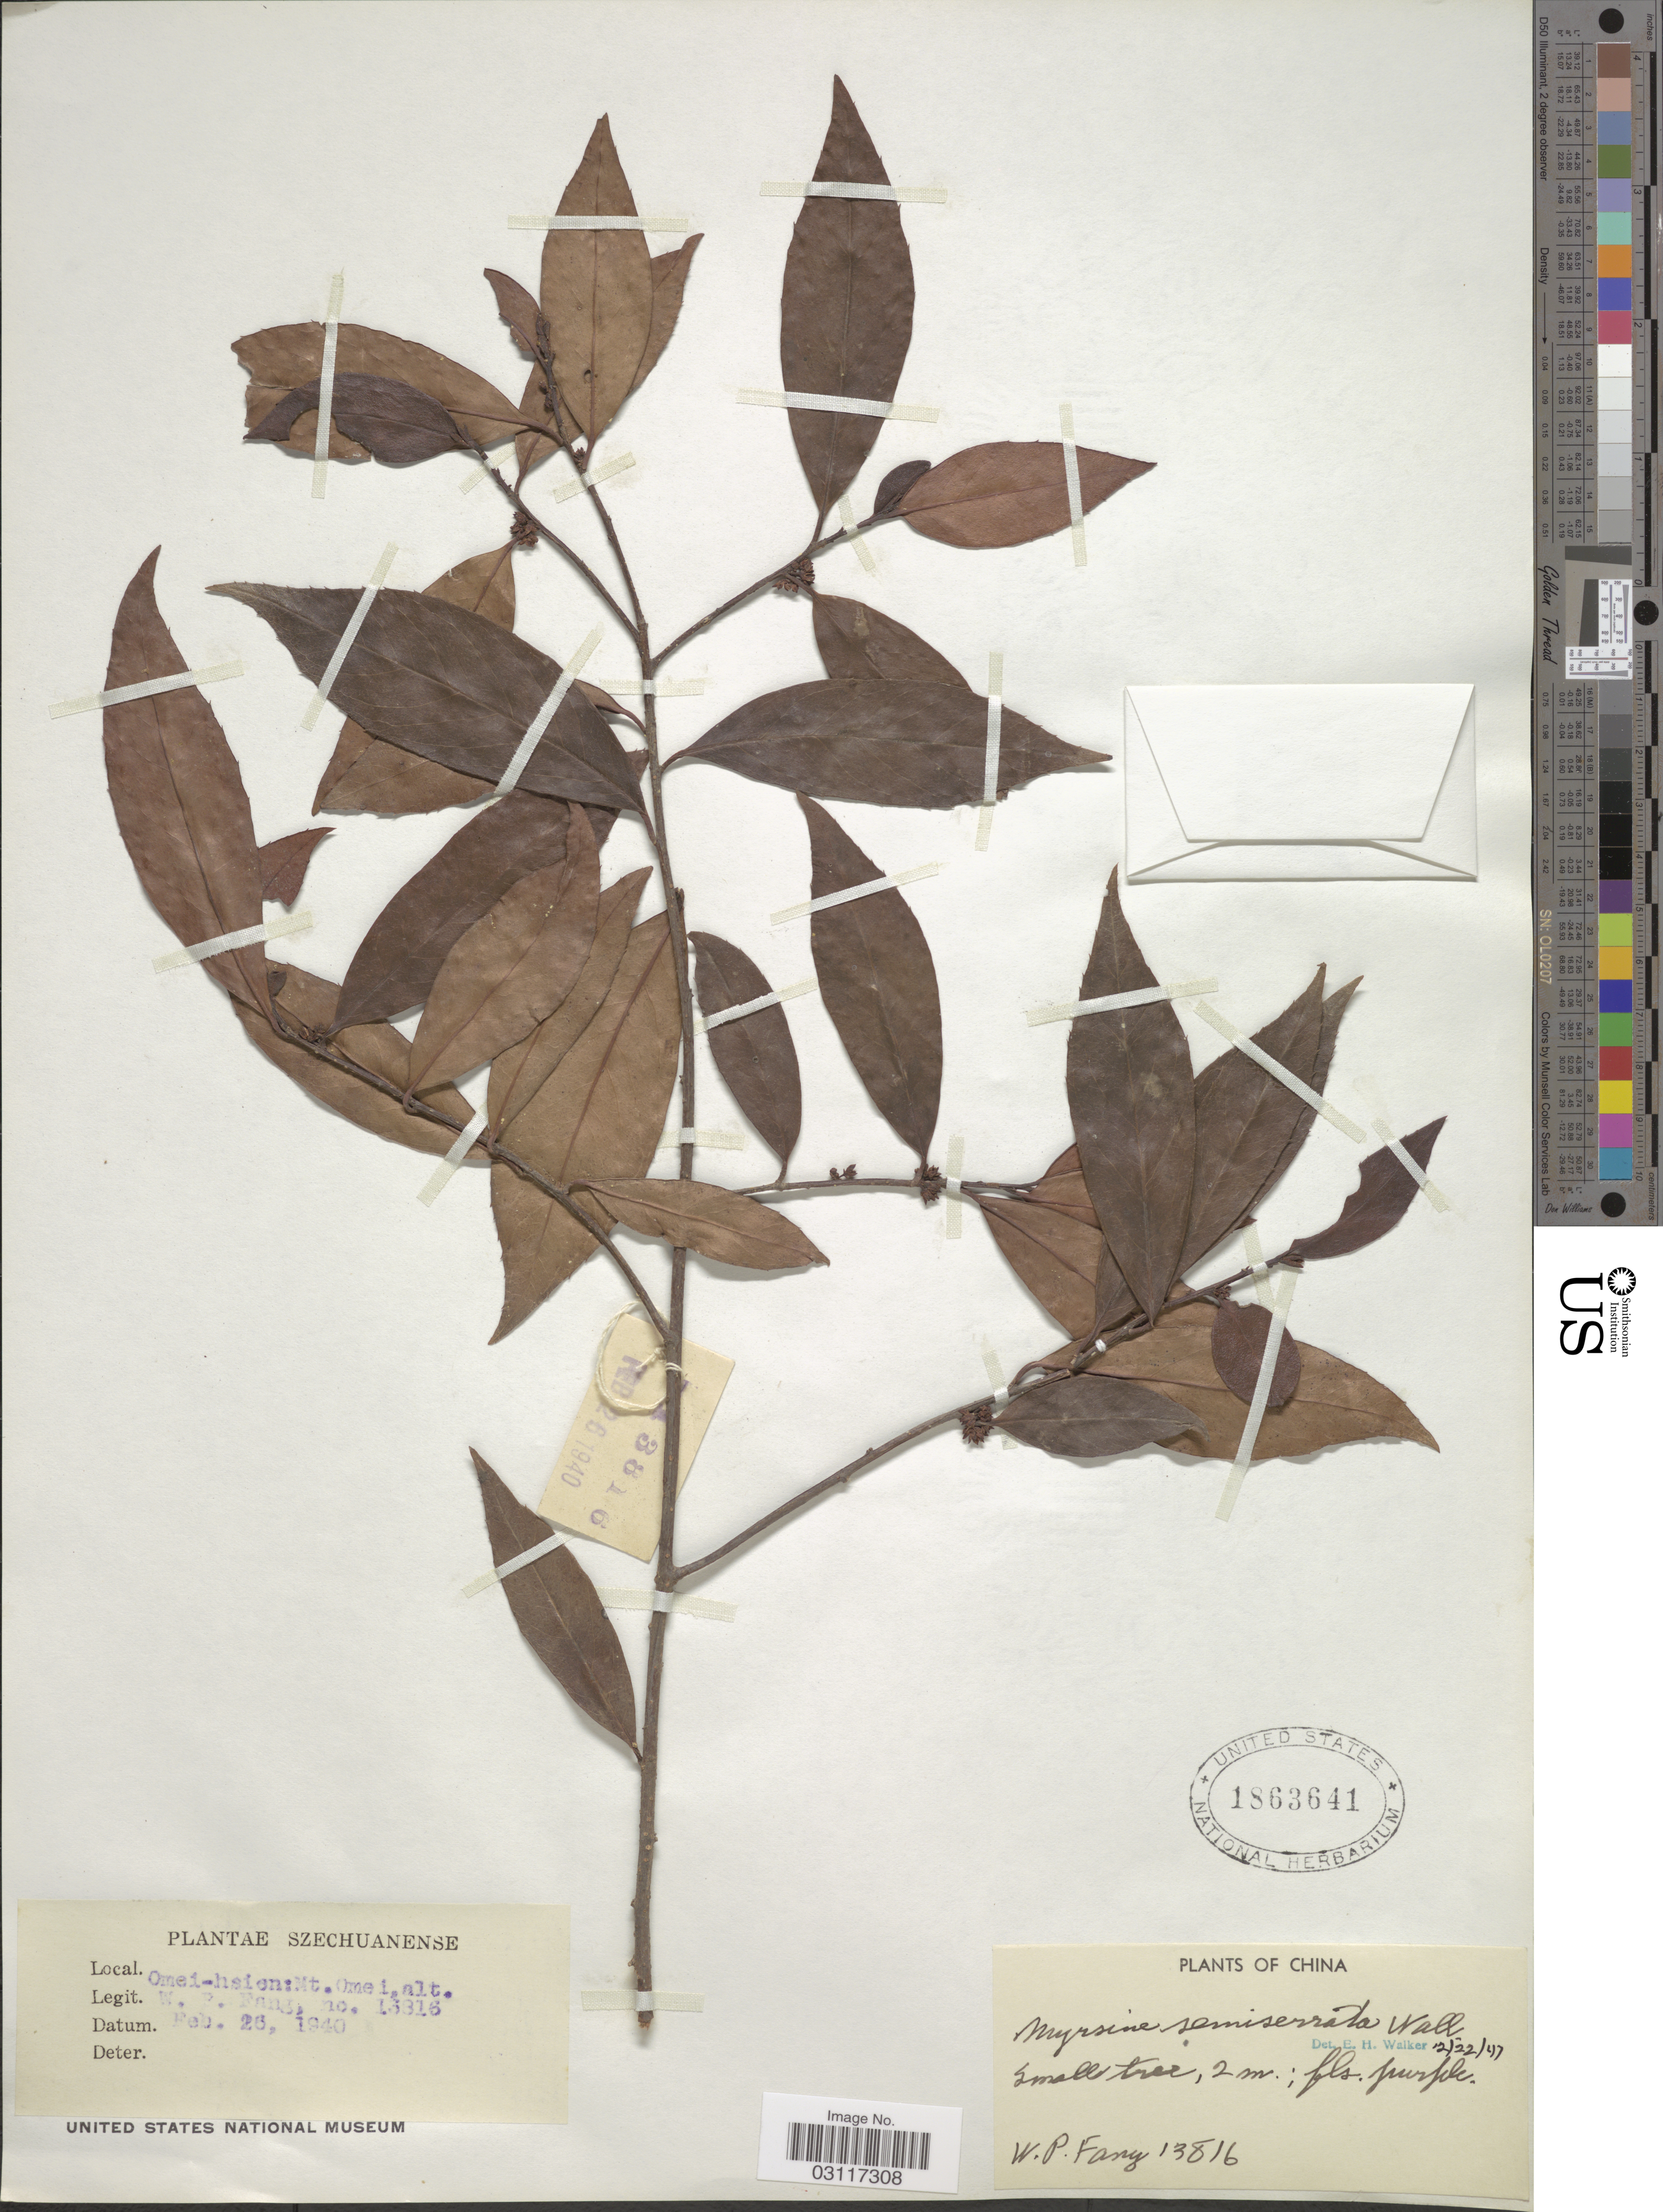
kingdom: Plantae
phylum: Tracheophyta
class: Magnoliopsida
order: Ericales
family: Primulaceae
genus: Myrsine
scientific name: Myrsine semiserrata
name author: Wall.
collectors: W. P. Fang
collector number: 13816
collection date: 1940-02-26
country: China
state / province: Sichuan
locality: Szechuanense. Omei-hsien: Mt. Omei.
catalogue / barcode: US 1863641